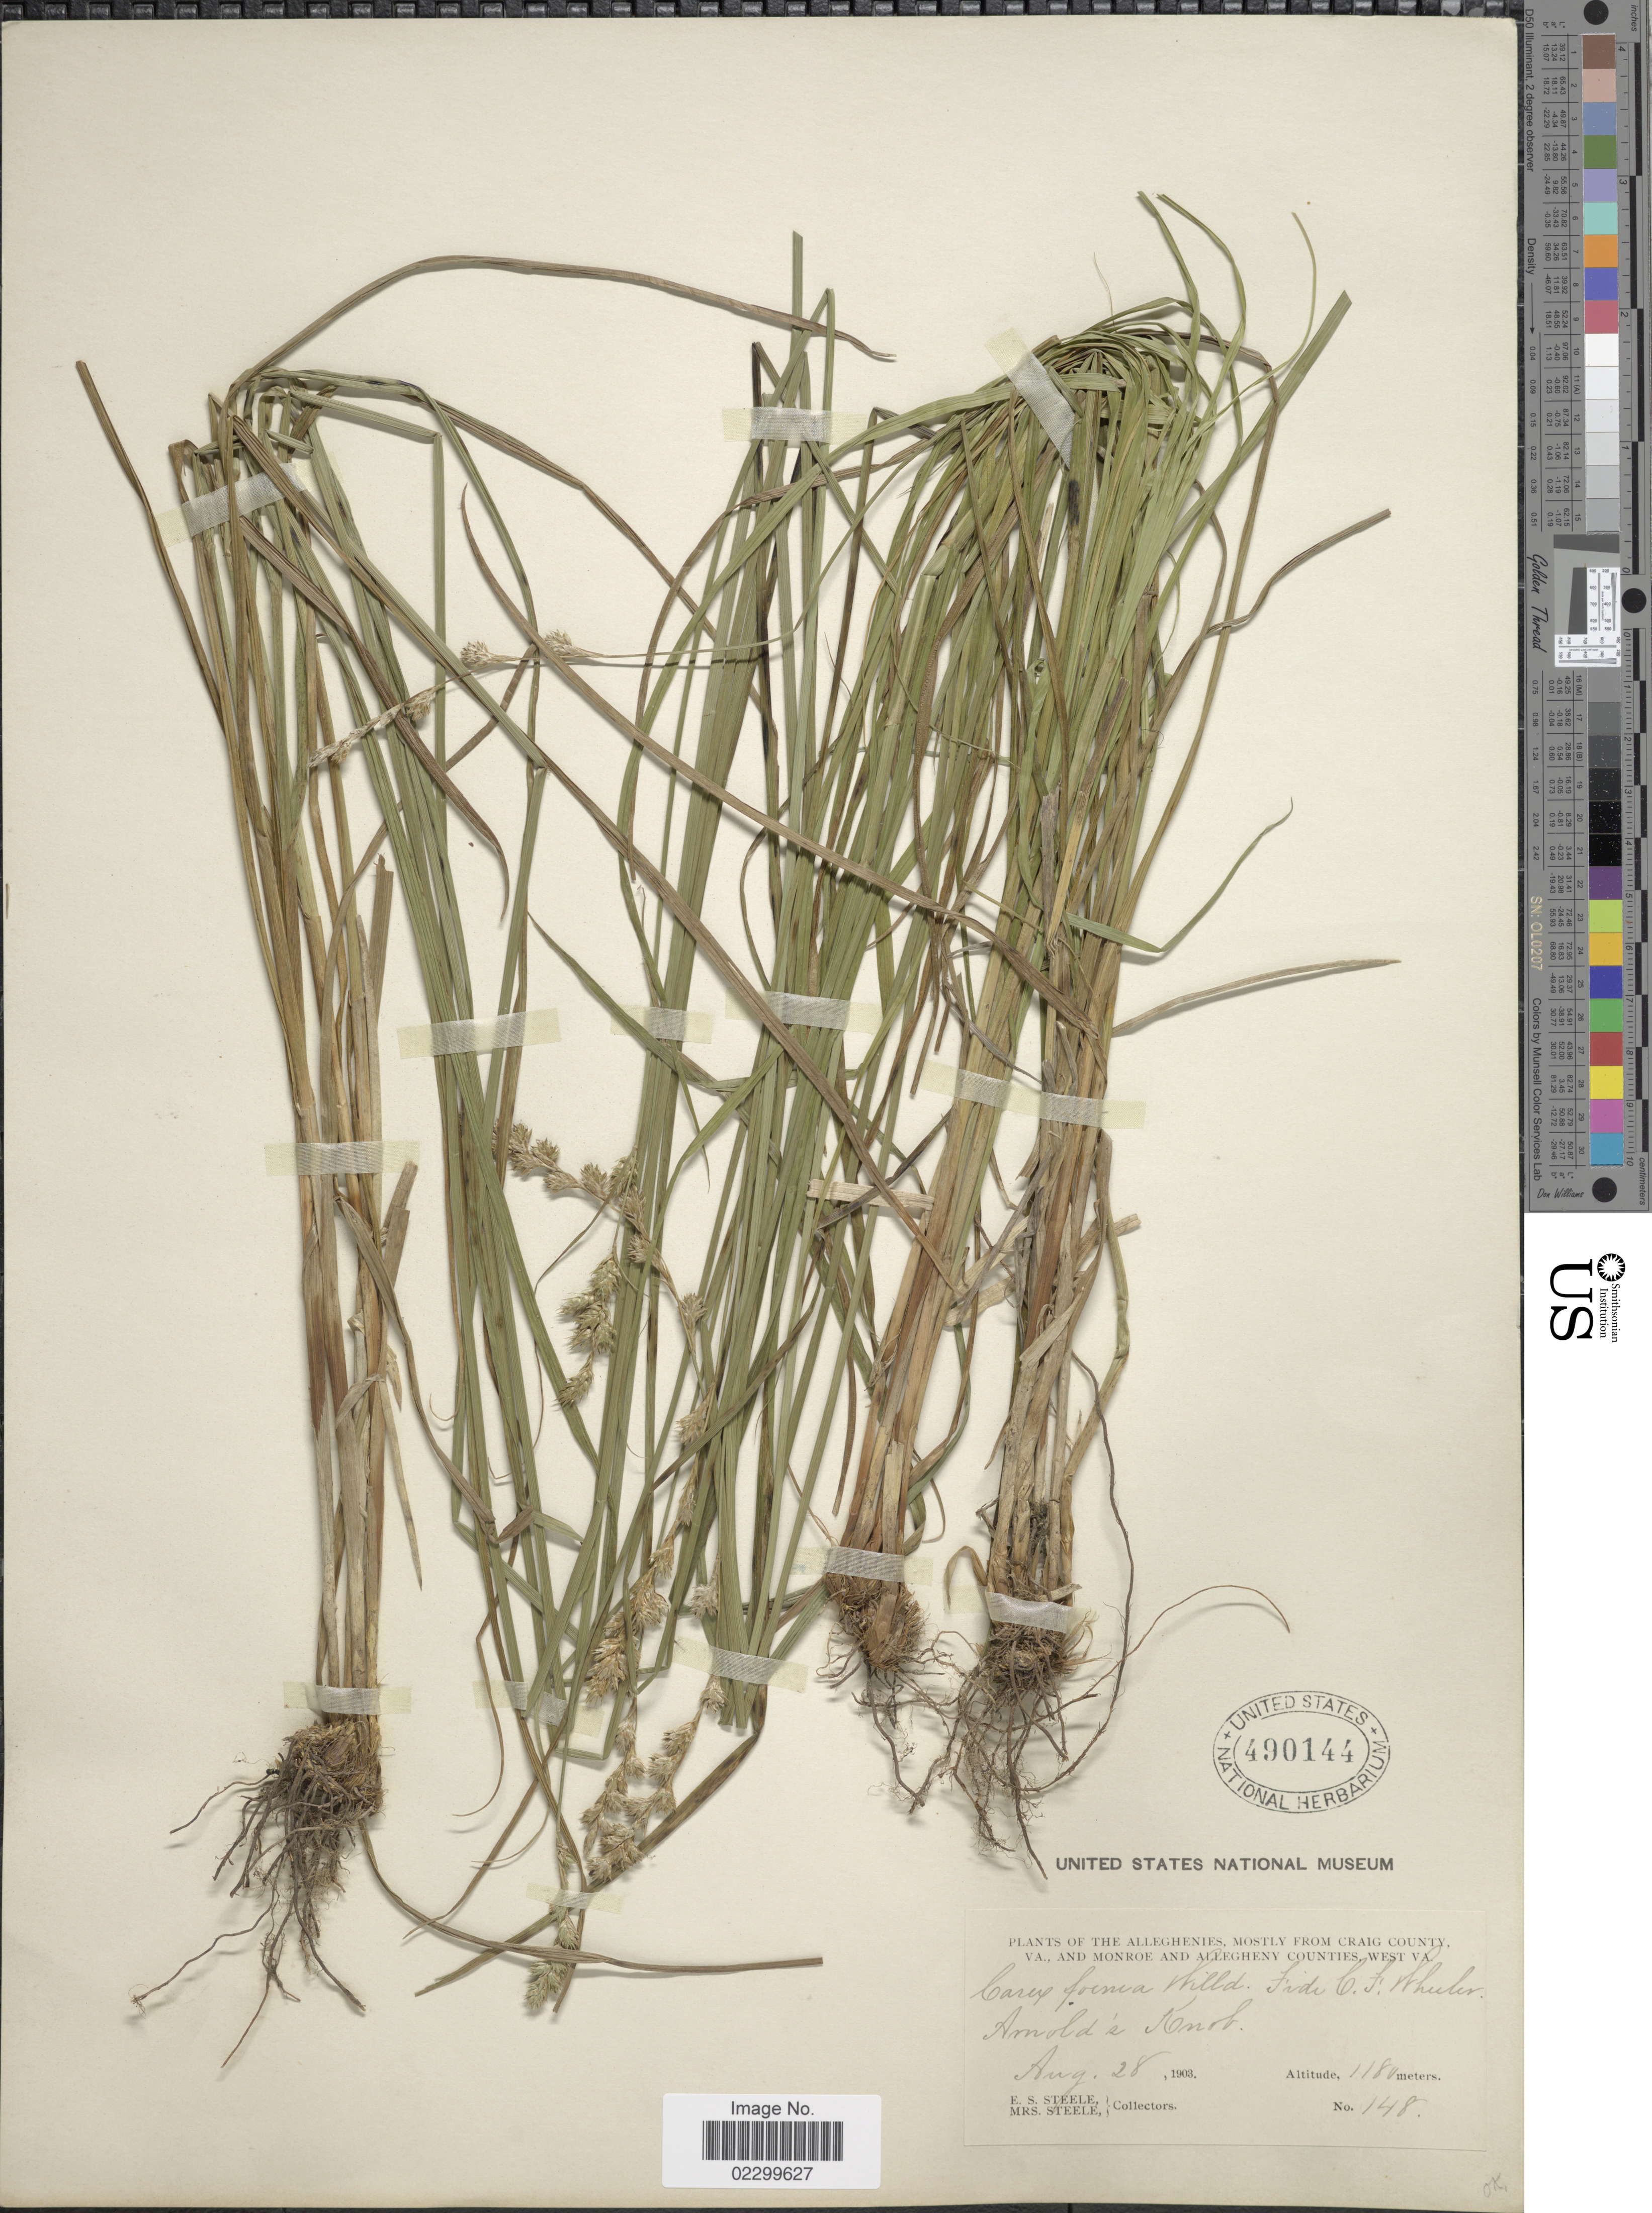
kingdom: Plantae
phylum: Tracheophyta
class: Liliopsida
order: Poales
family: Cyperaceae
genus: Carex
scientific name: Carex argyrantha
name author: Tuck. ex Boott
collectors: E. Steele & Mrs. E. S. Steele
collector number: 148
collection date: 1903-08-28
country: United States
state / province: Virginia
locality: The Alleghenies, mostly Craig County, VA., and Monroe and Allegheny Counties, West Va., Arnold's Knob.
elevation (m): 1180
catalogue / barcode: US 490144